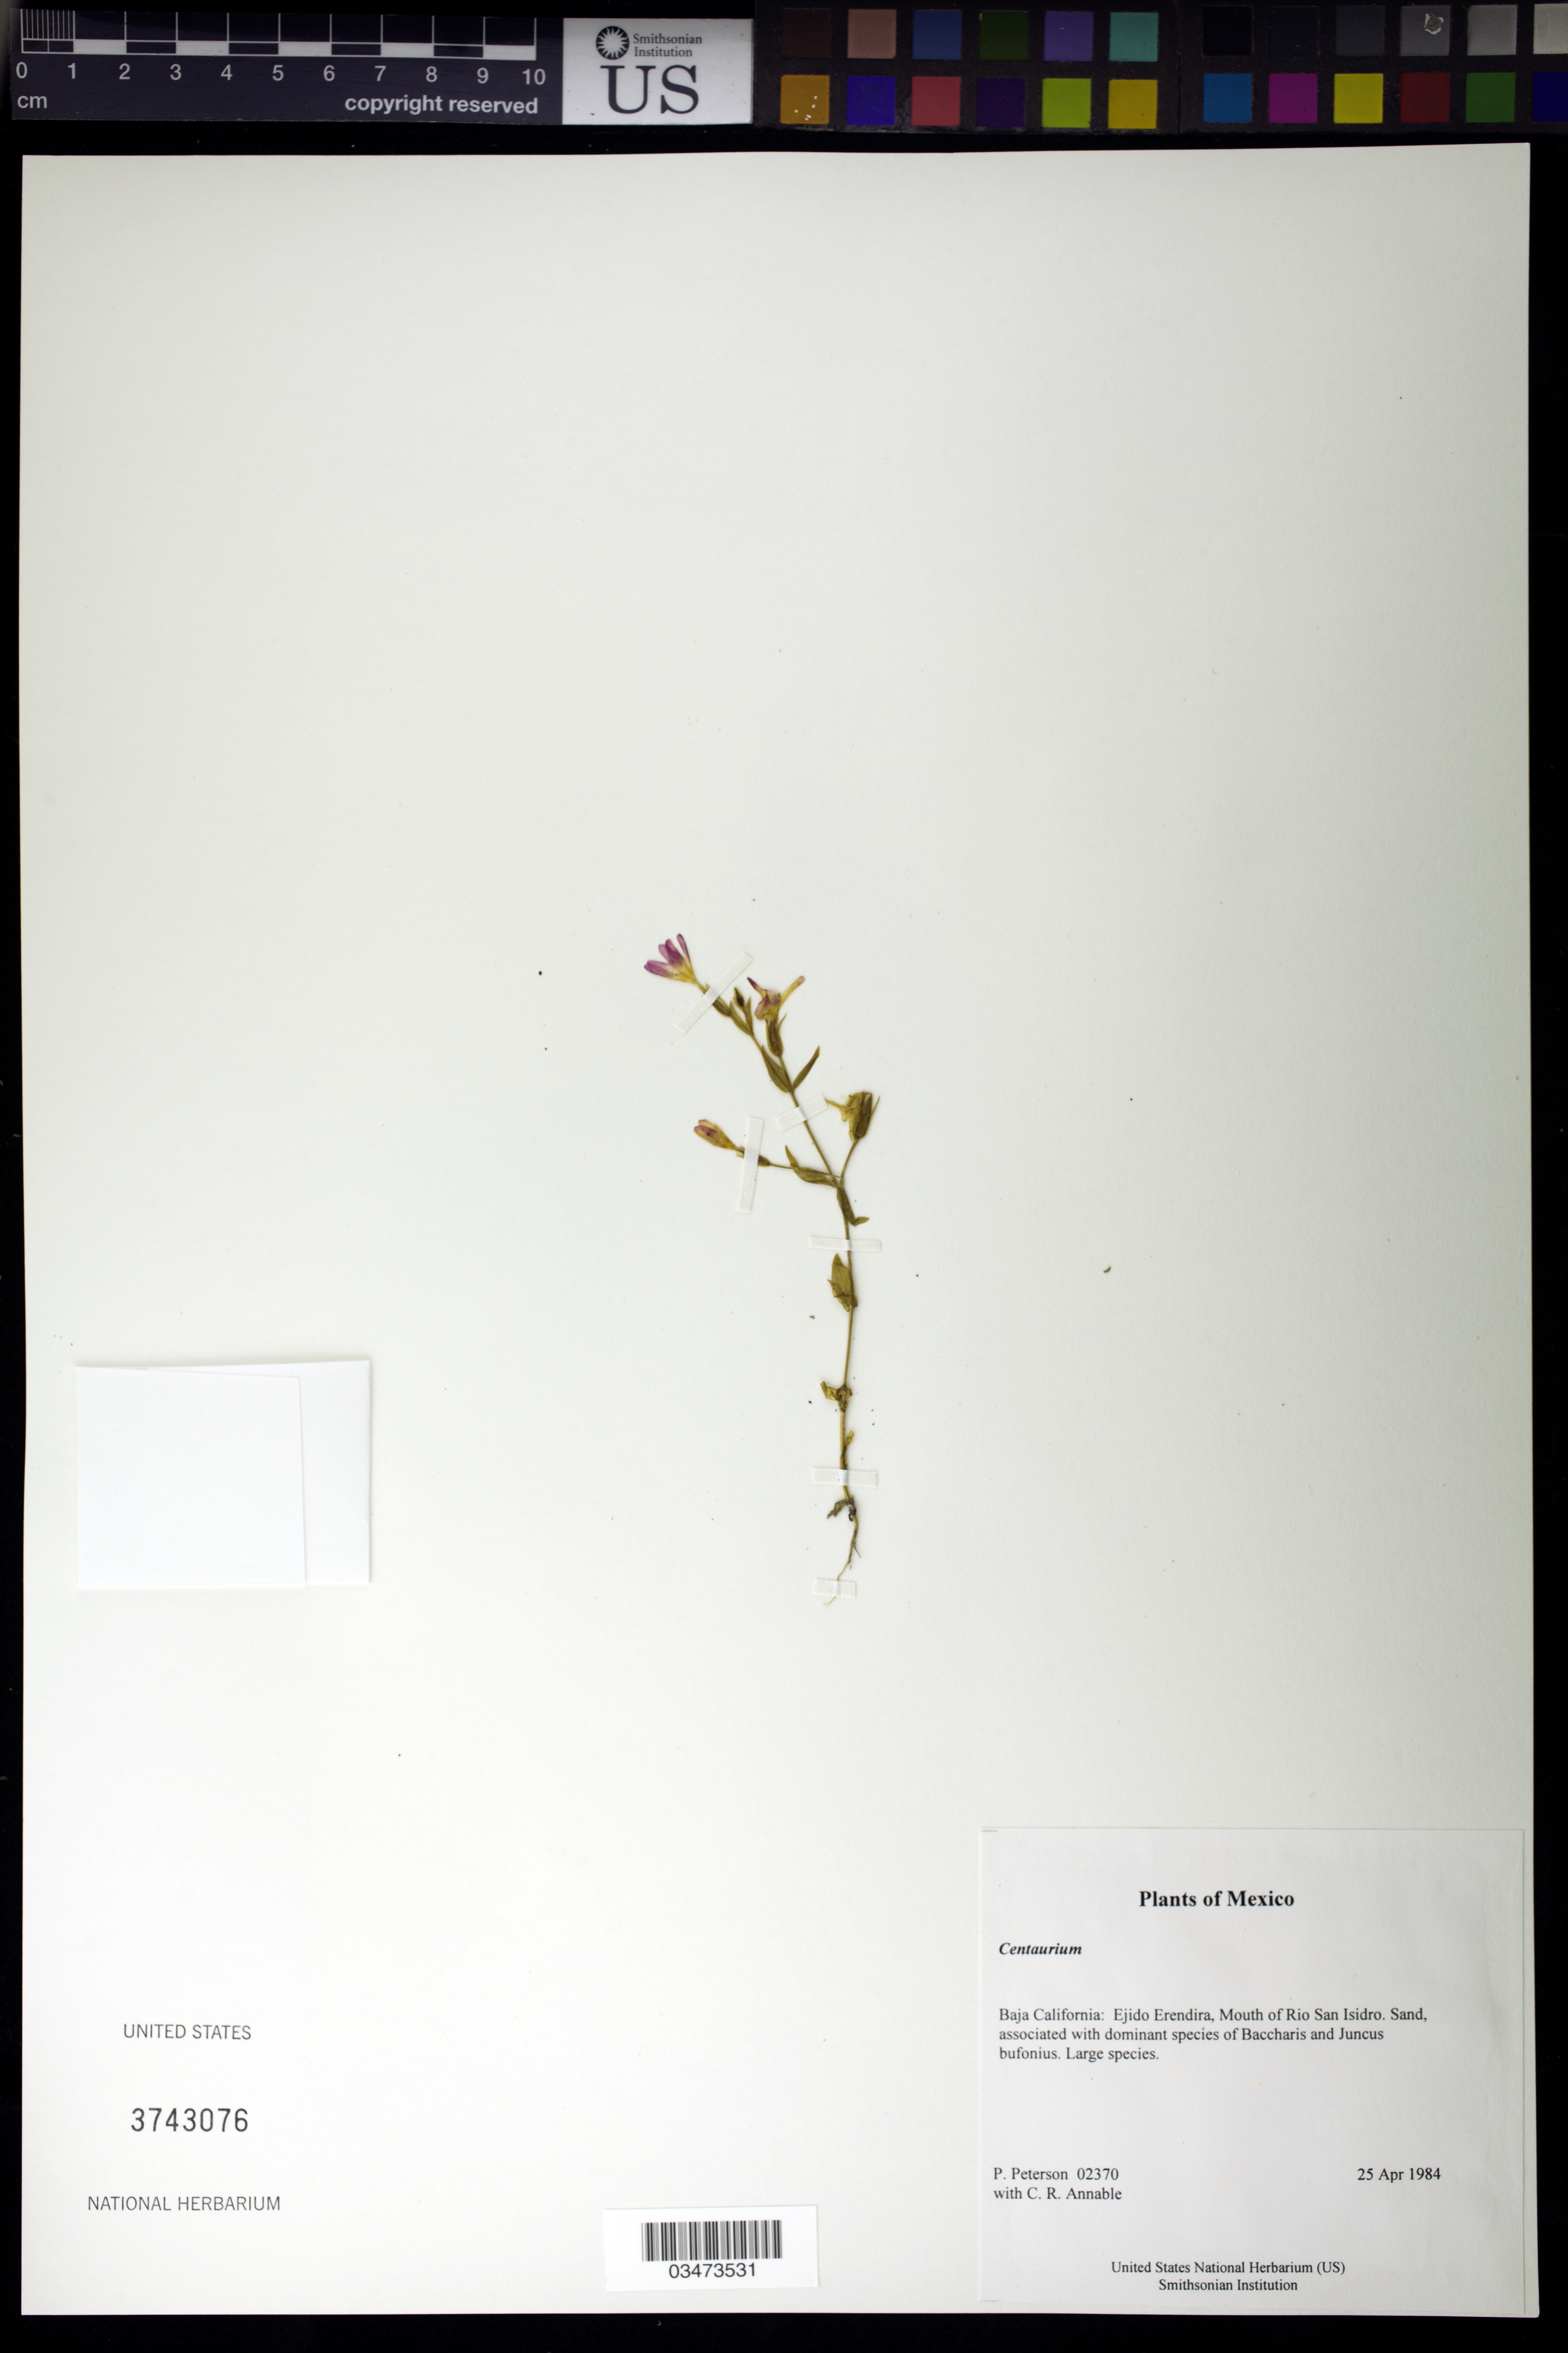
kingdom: Plantae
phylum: Tracheophyta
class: Magnoliopsida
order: Gentianales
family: Gentianaceae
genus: Centaurium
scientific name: Centaurium sp.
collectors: P. M. Peterson & C. R. Annable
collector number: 02370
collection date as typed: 25 Apr 1984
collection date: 1984-04-25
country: Mexico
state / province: Baja California Norte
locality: Ejido Erendira, Mouth of Rio San Isidro.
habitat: Sand, associated with dominant species of Baccharis and Juncus bufonius.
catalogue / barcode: US 3743076